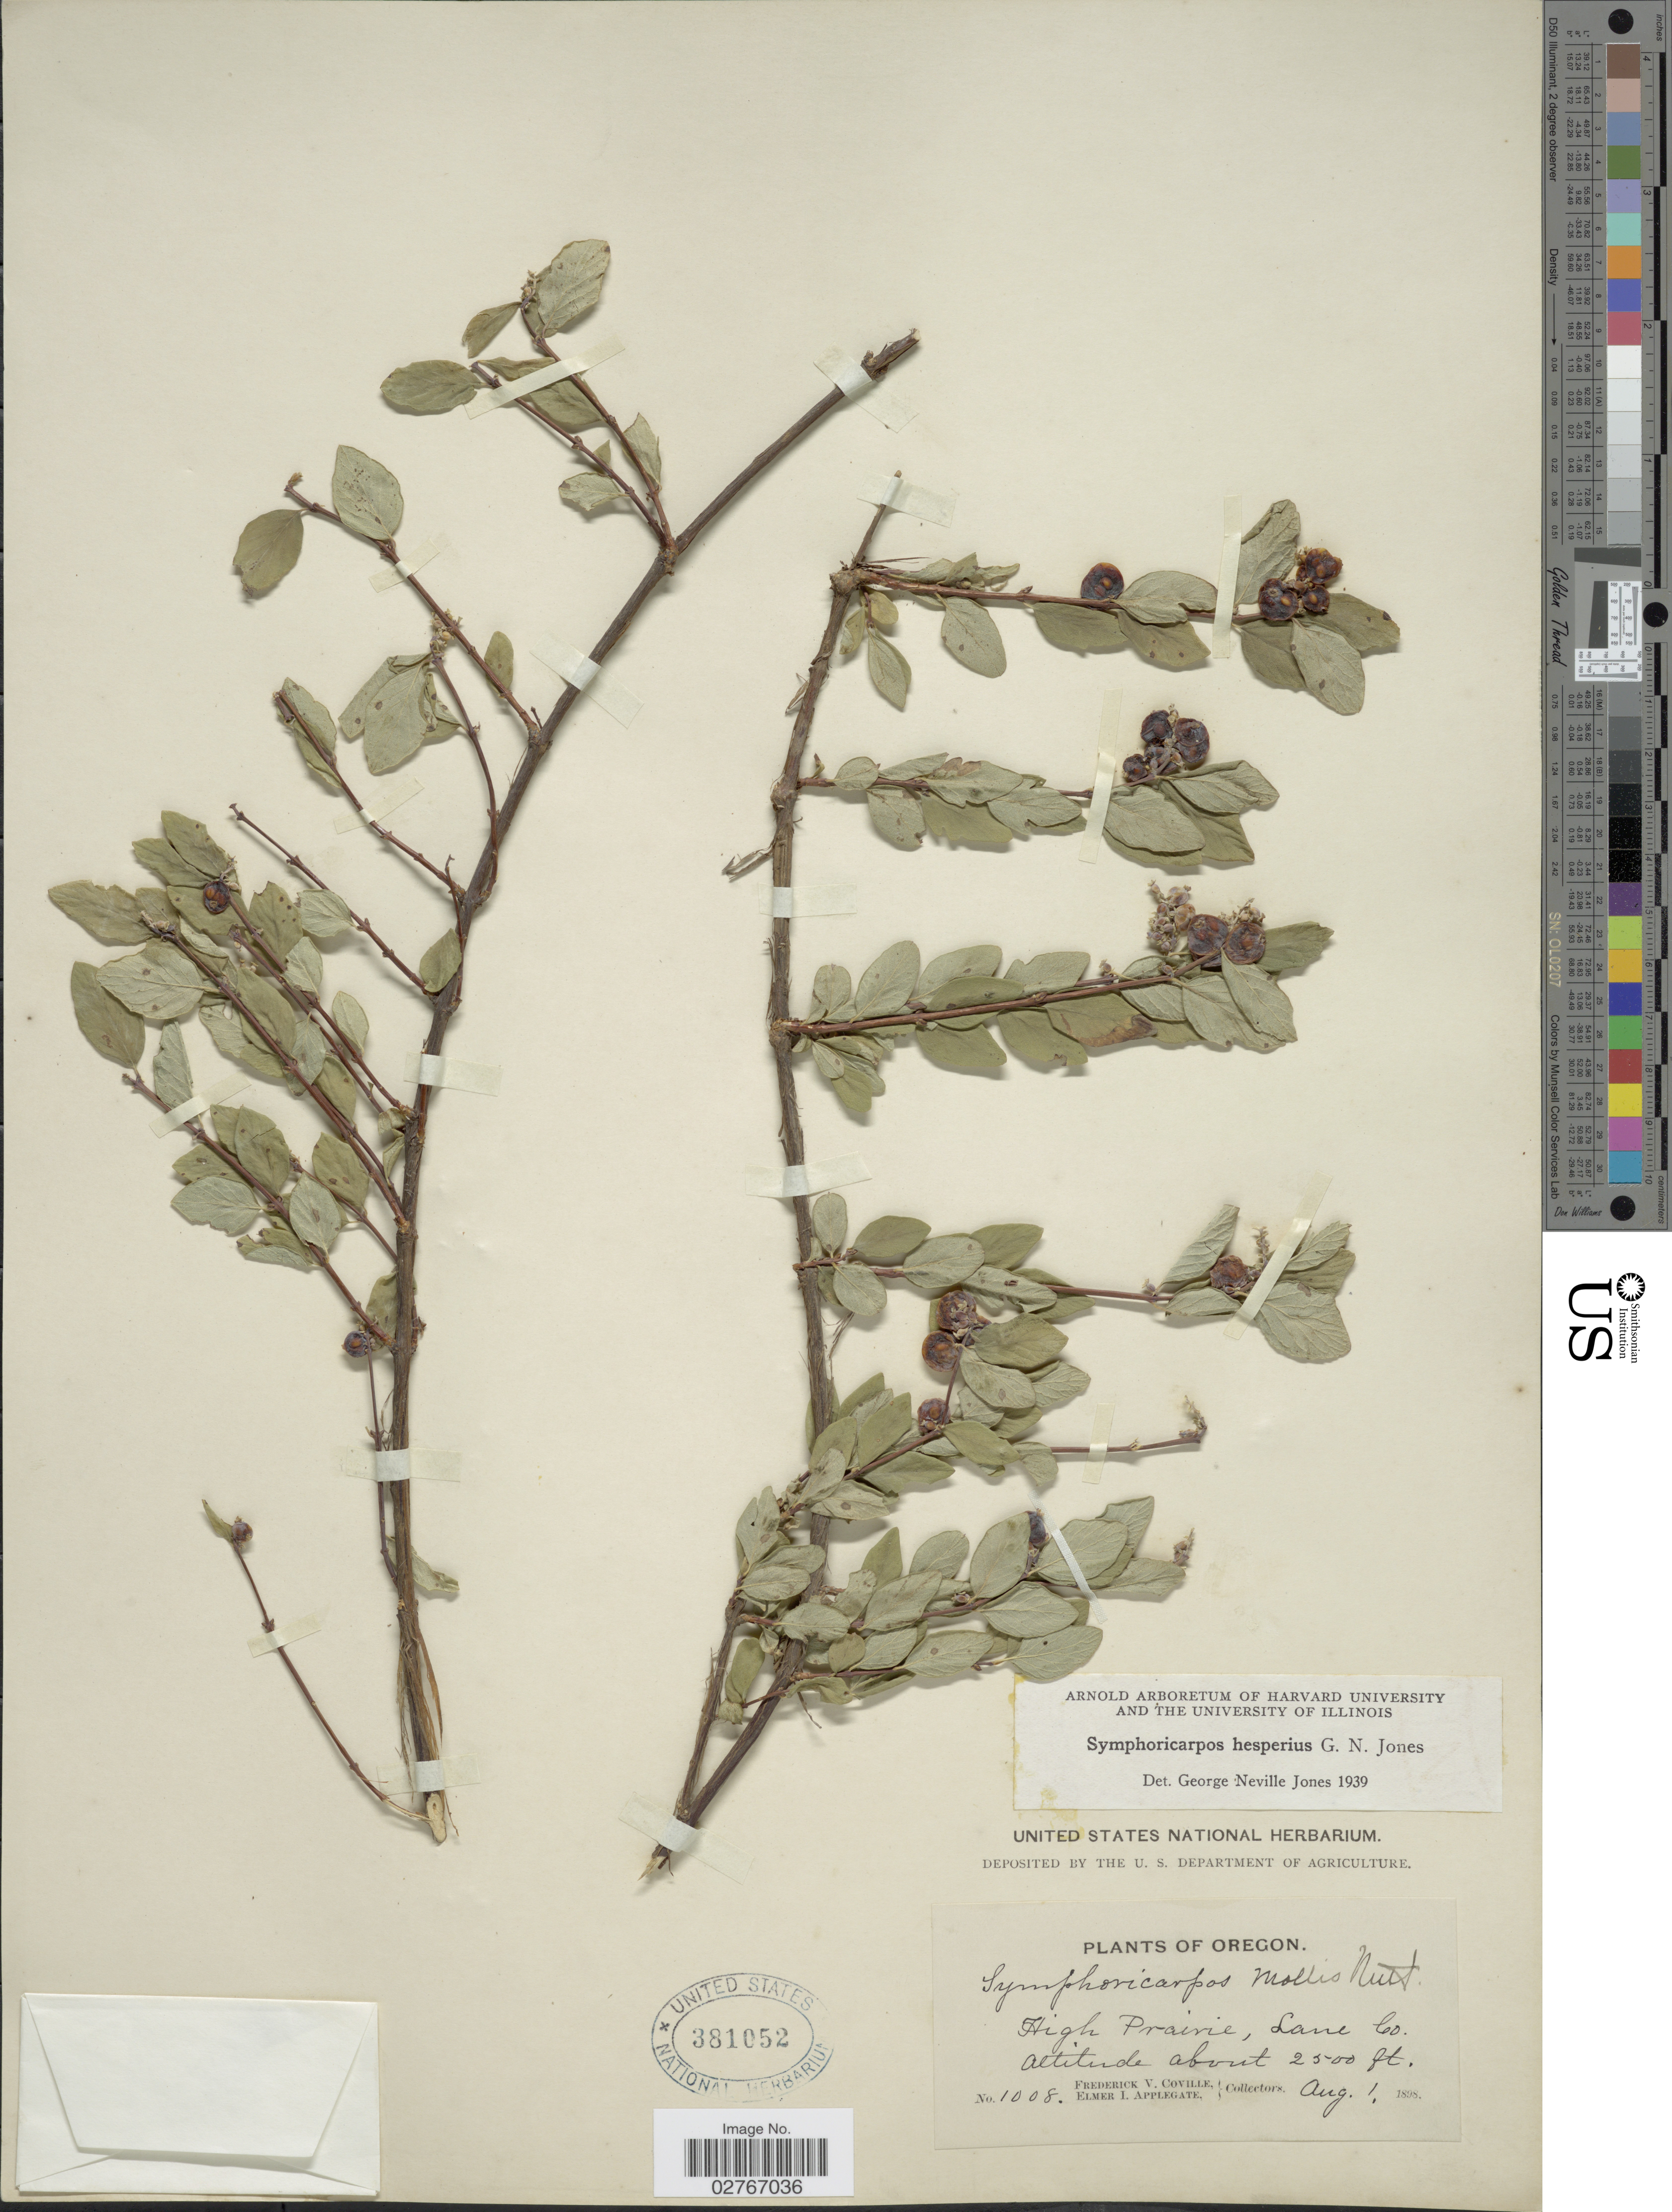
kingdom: Plantae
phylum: Tracheophyta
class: Magnoliopsida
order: Dipsacales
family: Caprifoliaceae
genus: Symphoricarpos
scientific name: Symphoricarpos hesperius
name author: G.N. Jones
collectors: F. V. Coville & E. I. Applegate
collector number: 1008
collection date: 1898-08-01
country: United States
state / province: Oregon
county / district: Lane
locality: High Prairie, Lane Co.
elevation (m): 762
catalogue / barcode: US 381052